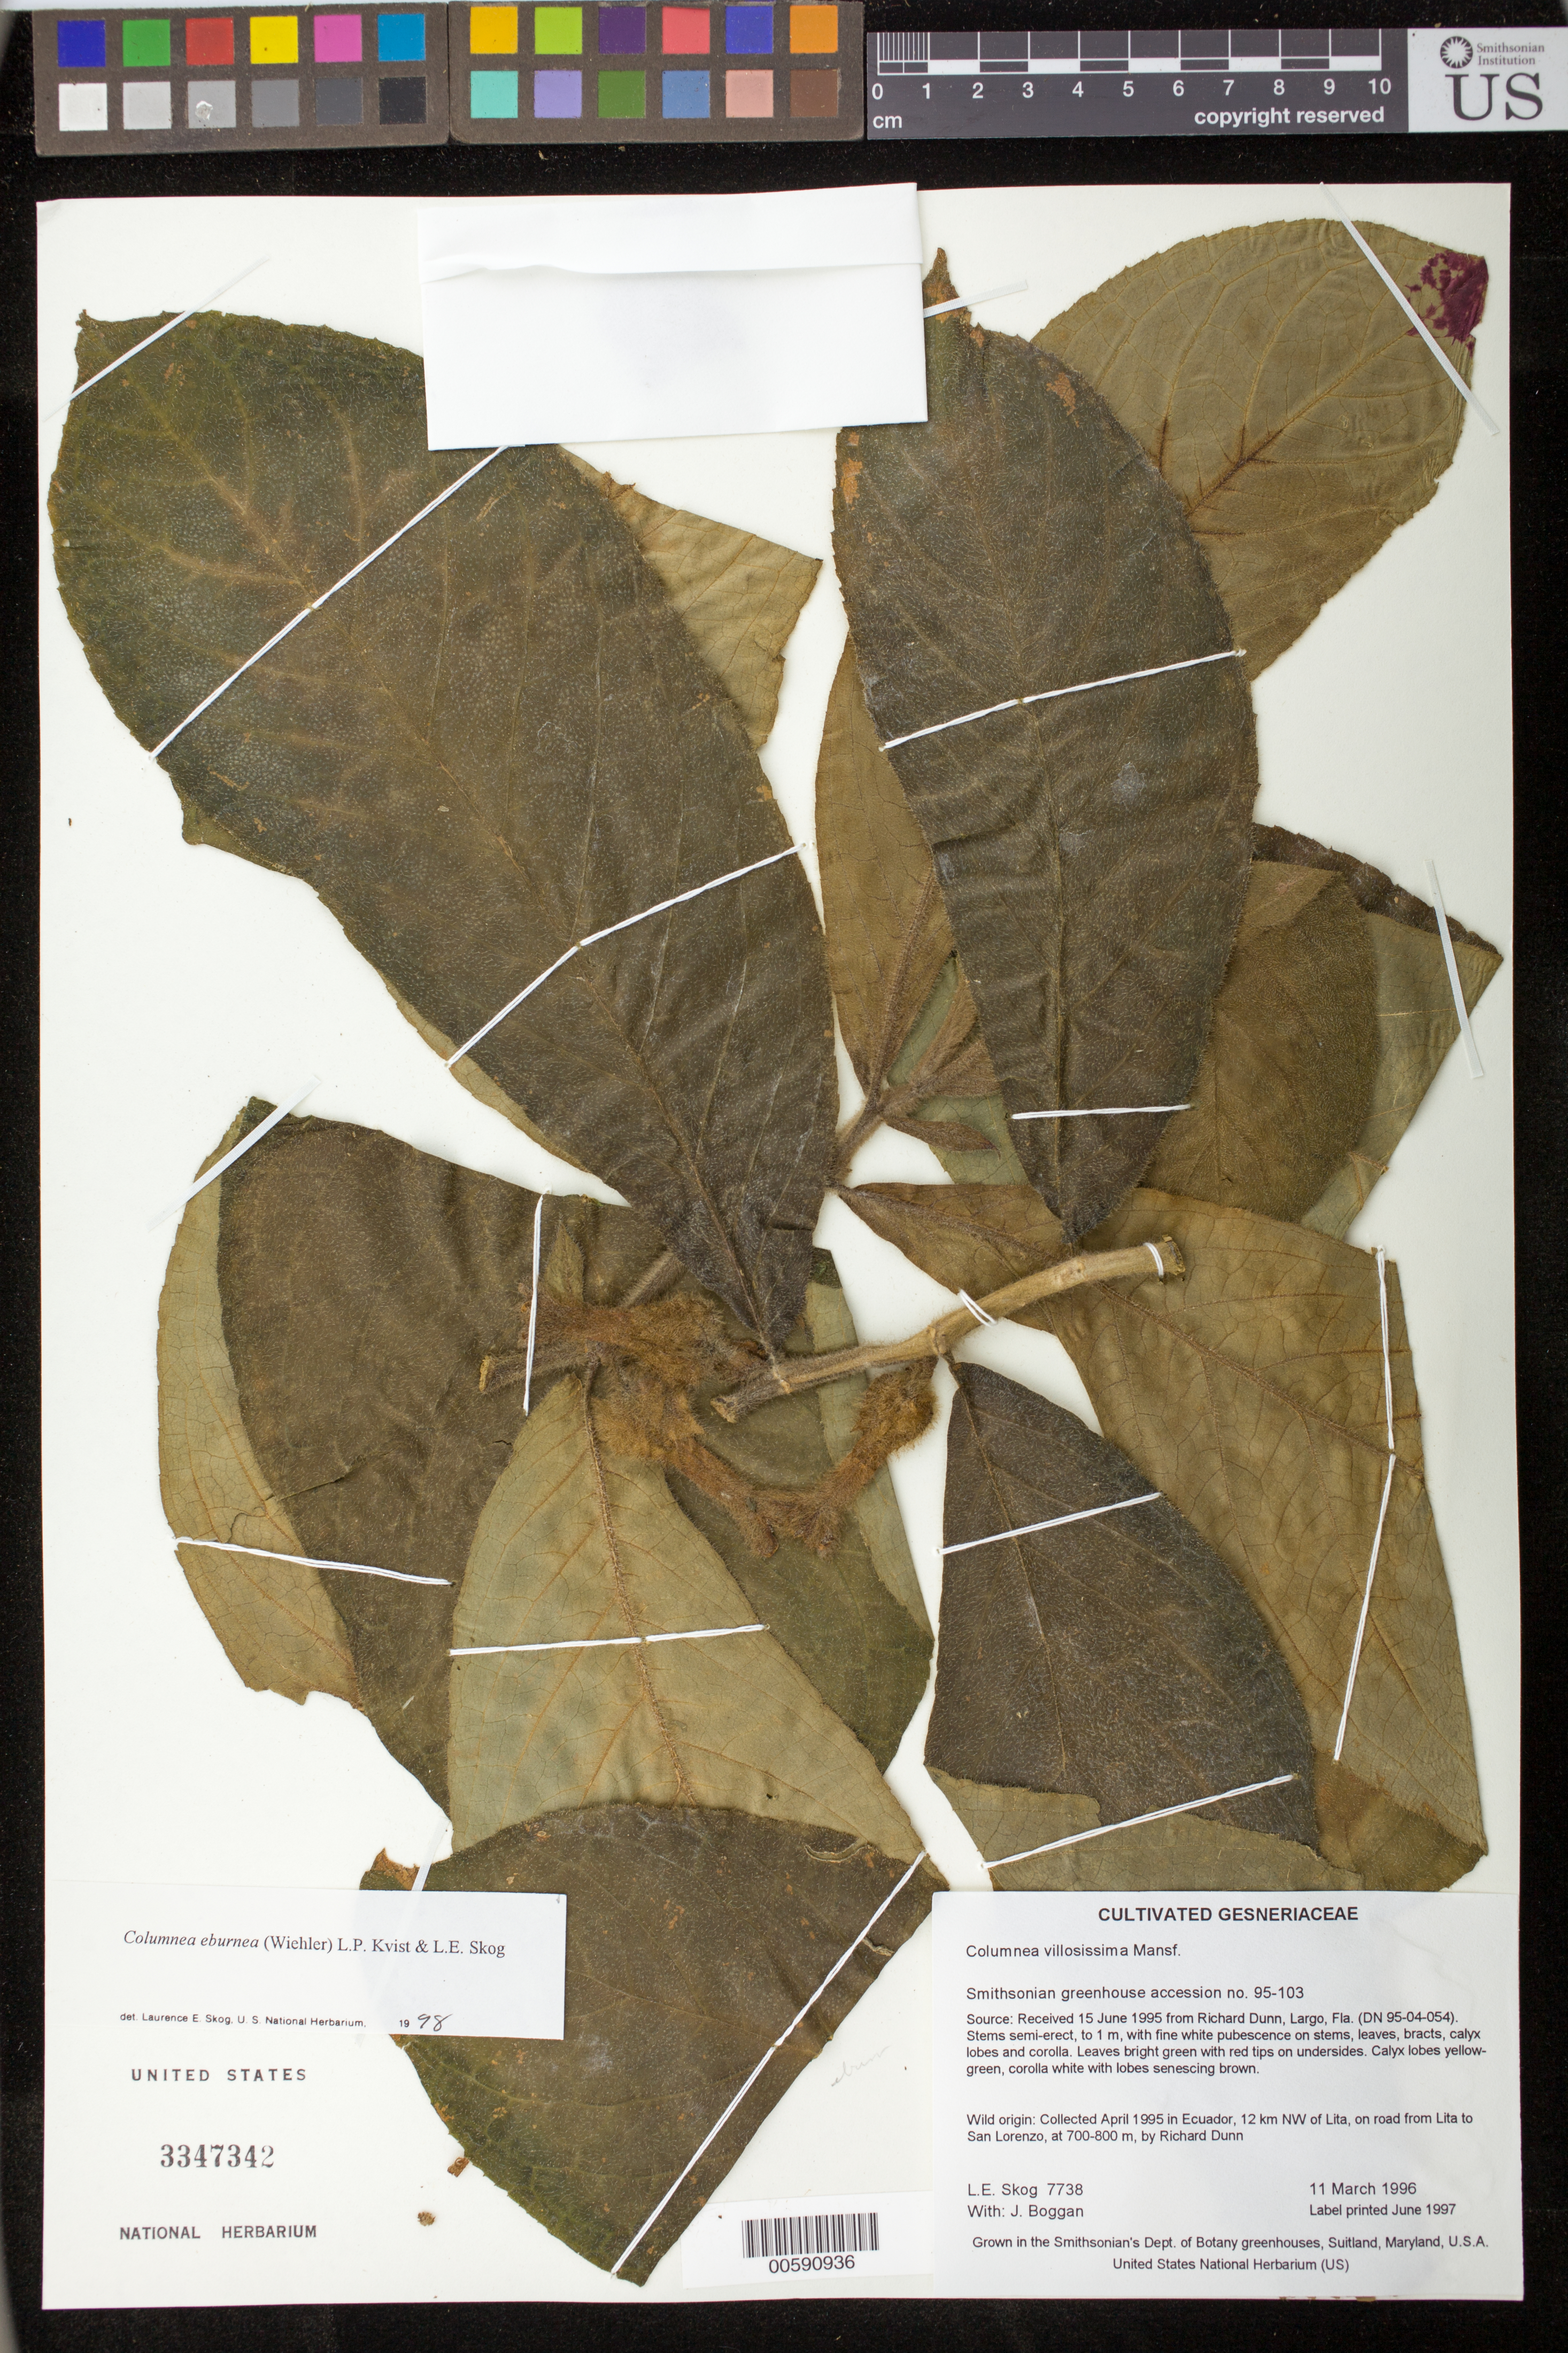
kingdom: Plantae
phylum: Tracheophyta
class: Magnoliopsida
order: Lamiales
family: Gesneriaceae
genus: Columnea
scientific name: Columnea eburnea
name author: (Wiehler) L.P. Kvist & L.E. Skog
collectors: L. E. Skog & J. K. Boggan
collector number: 7738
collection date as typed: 11 Mar 1996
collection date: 1996-03-11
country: Ecuador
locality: Grown in the Smithsonian's Dept. of Botany greenhouses, Suitland, Maryland, U.S.A.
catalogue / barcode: US 3347342